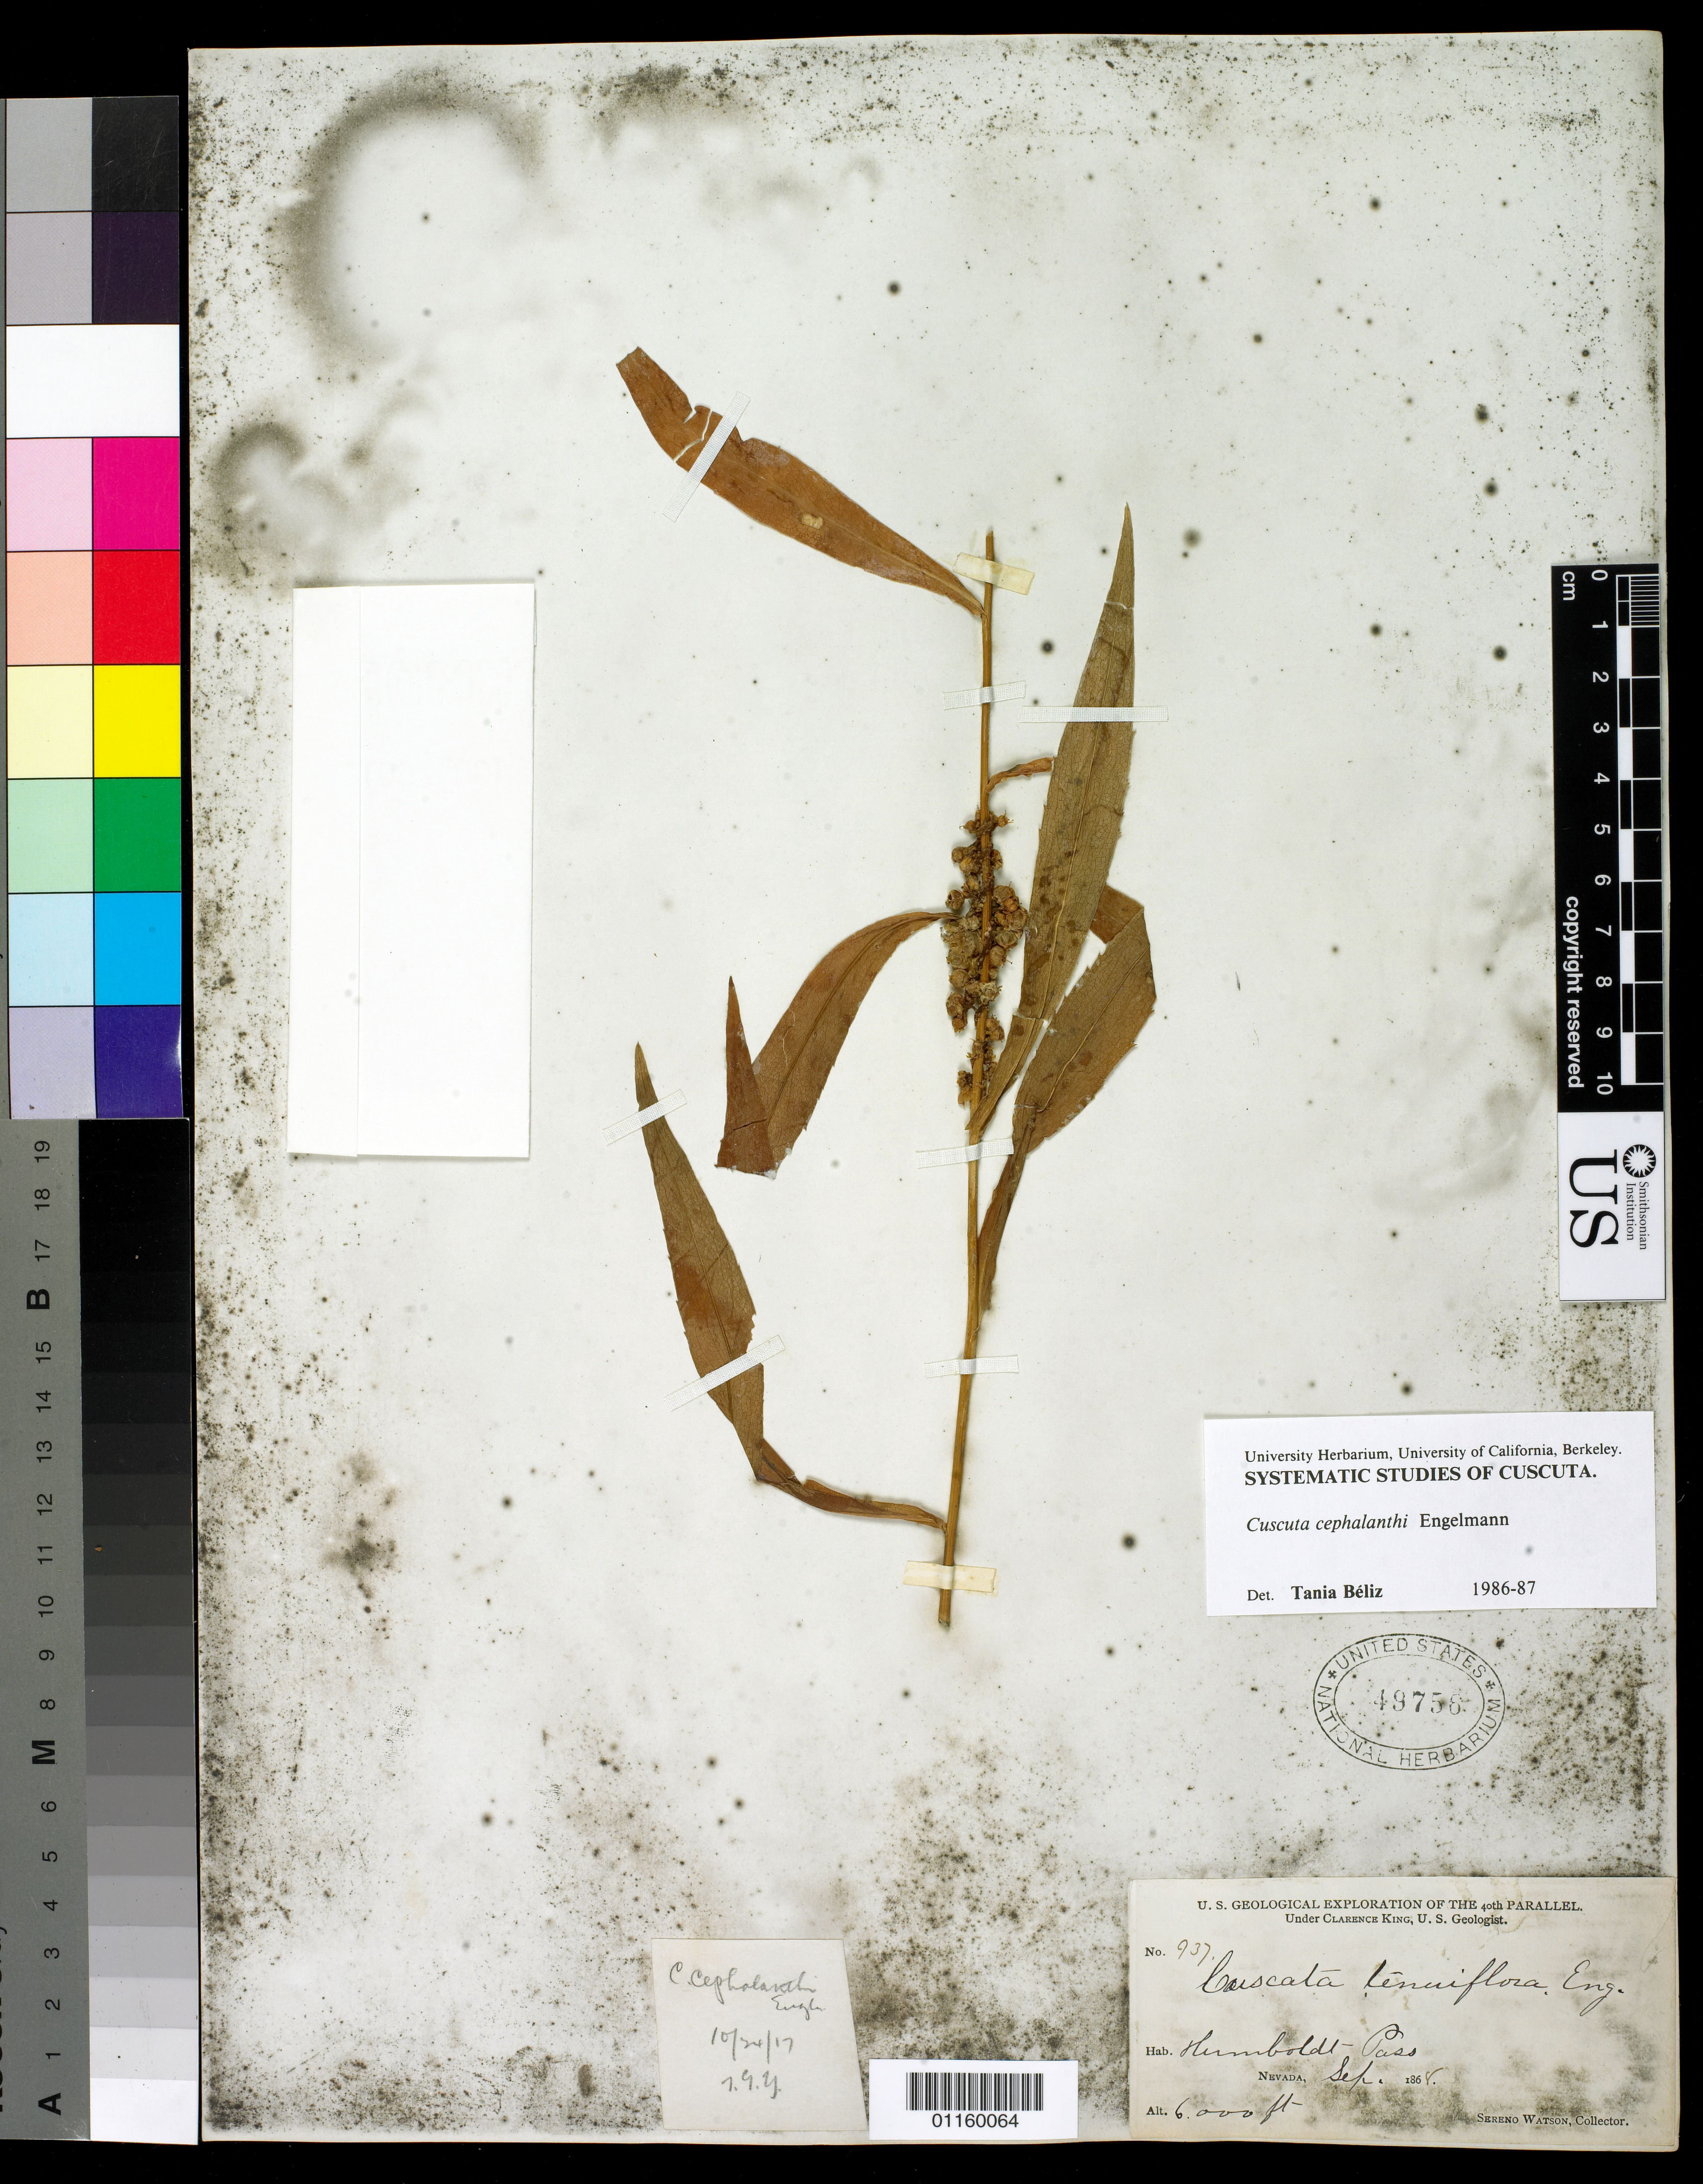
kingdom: Plantae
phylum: Tracheophyta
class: Magnoliopsida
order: Solanales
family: Convolvulaceae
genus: Cuscuta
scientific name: Cuscuta cephalanthi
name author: Engelm.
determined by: Béliz, T.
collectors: S. Watson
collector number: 937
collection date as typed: Sep 1868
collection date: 1868-09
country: United States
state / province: Nevada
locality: Humboldt Pass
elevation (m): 1829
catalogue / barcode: US 49756